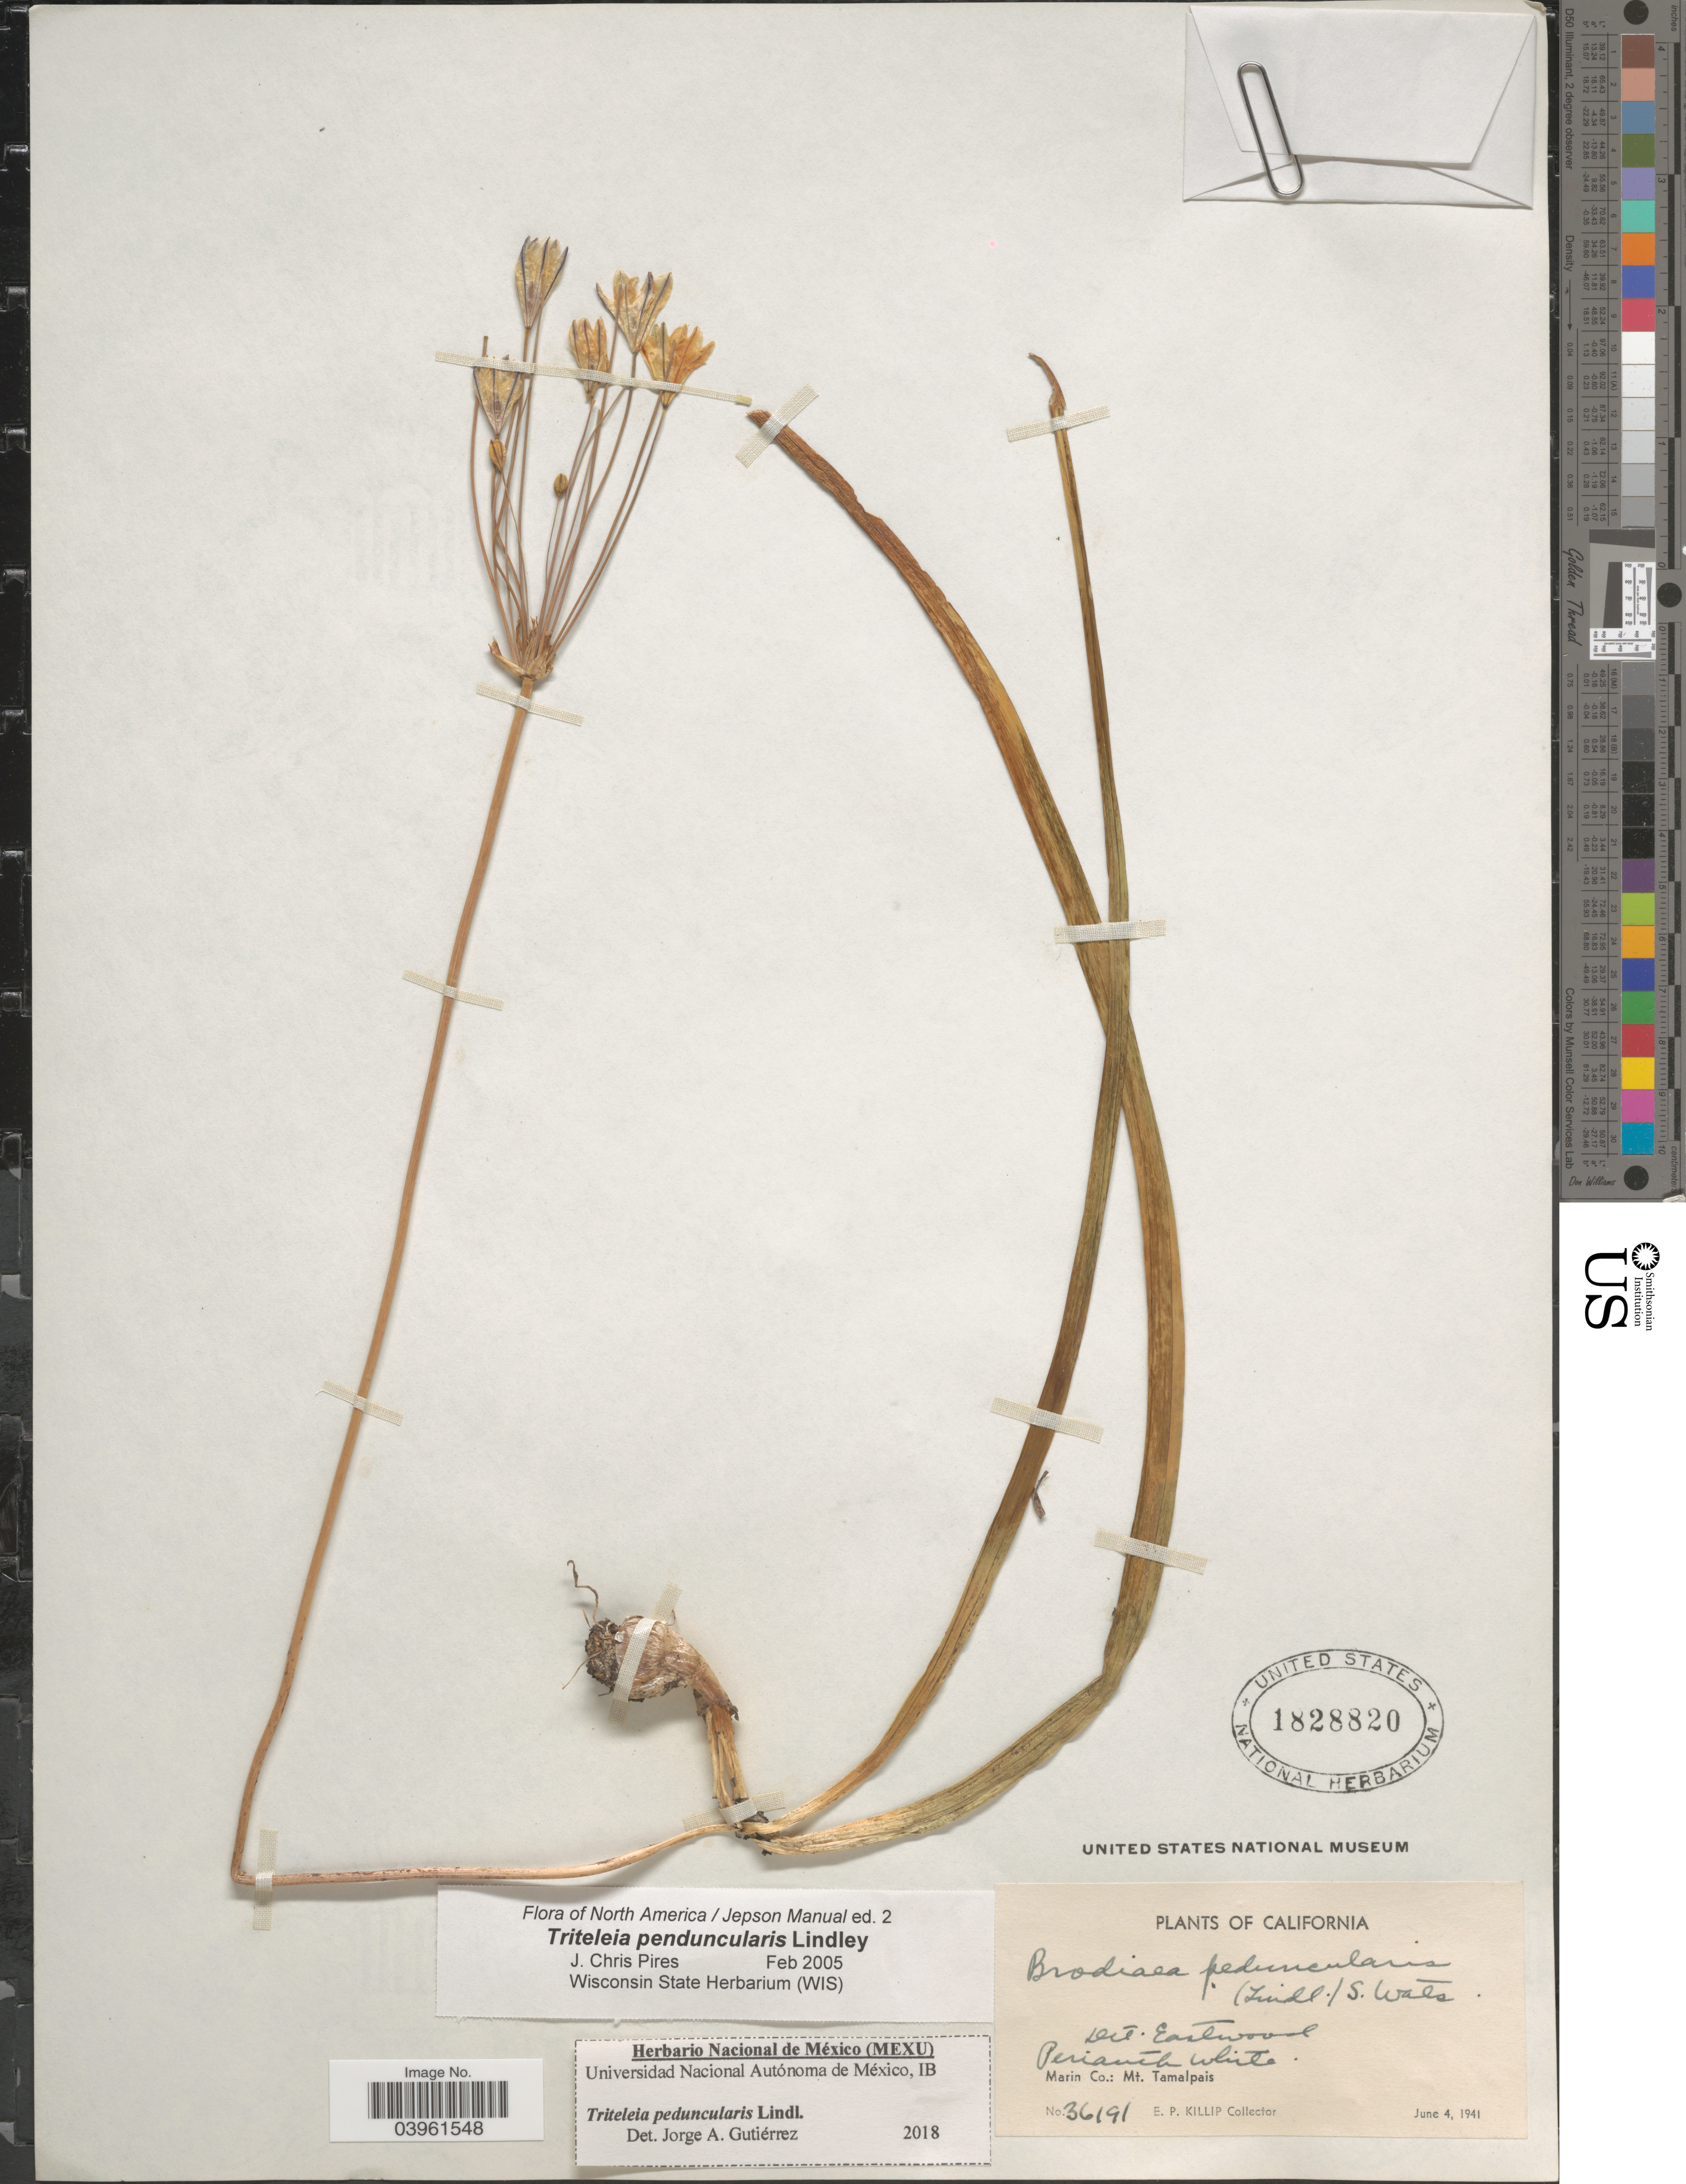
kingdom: Plantae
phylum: Tracheophyta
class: Liliopsida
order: Asparagales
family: Asparagaceae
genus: Triteleia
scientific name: Triteleia peduncularis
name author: Lindl.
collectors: E. P. Killip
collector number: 36191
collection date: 1941-06-04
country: United States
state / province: California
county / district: Marin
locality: Marin Co.: Mt. Tamalpais.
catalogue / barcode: US 1828820